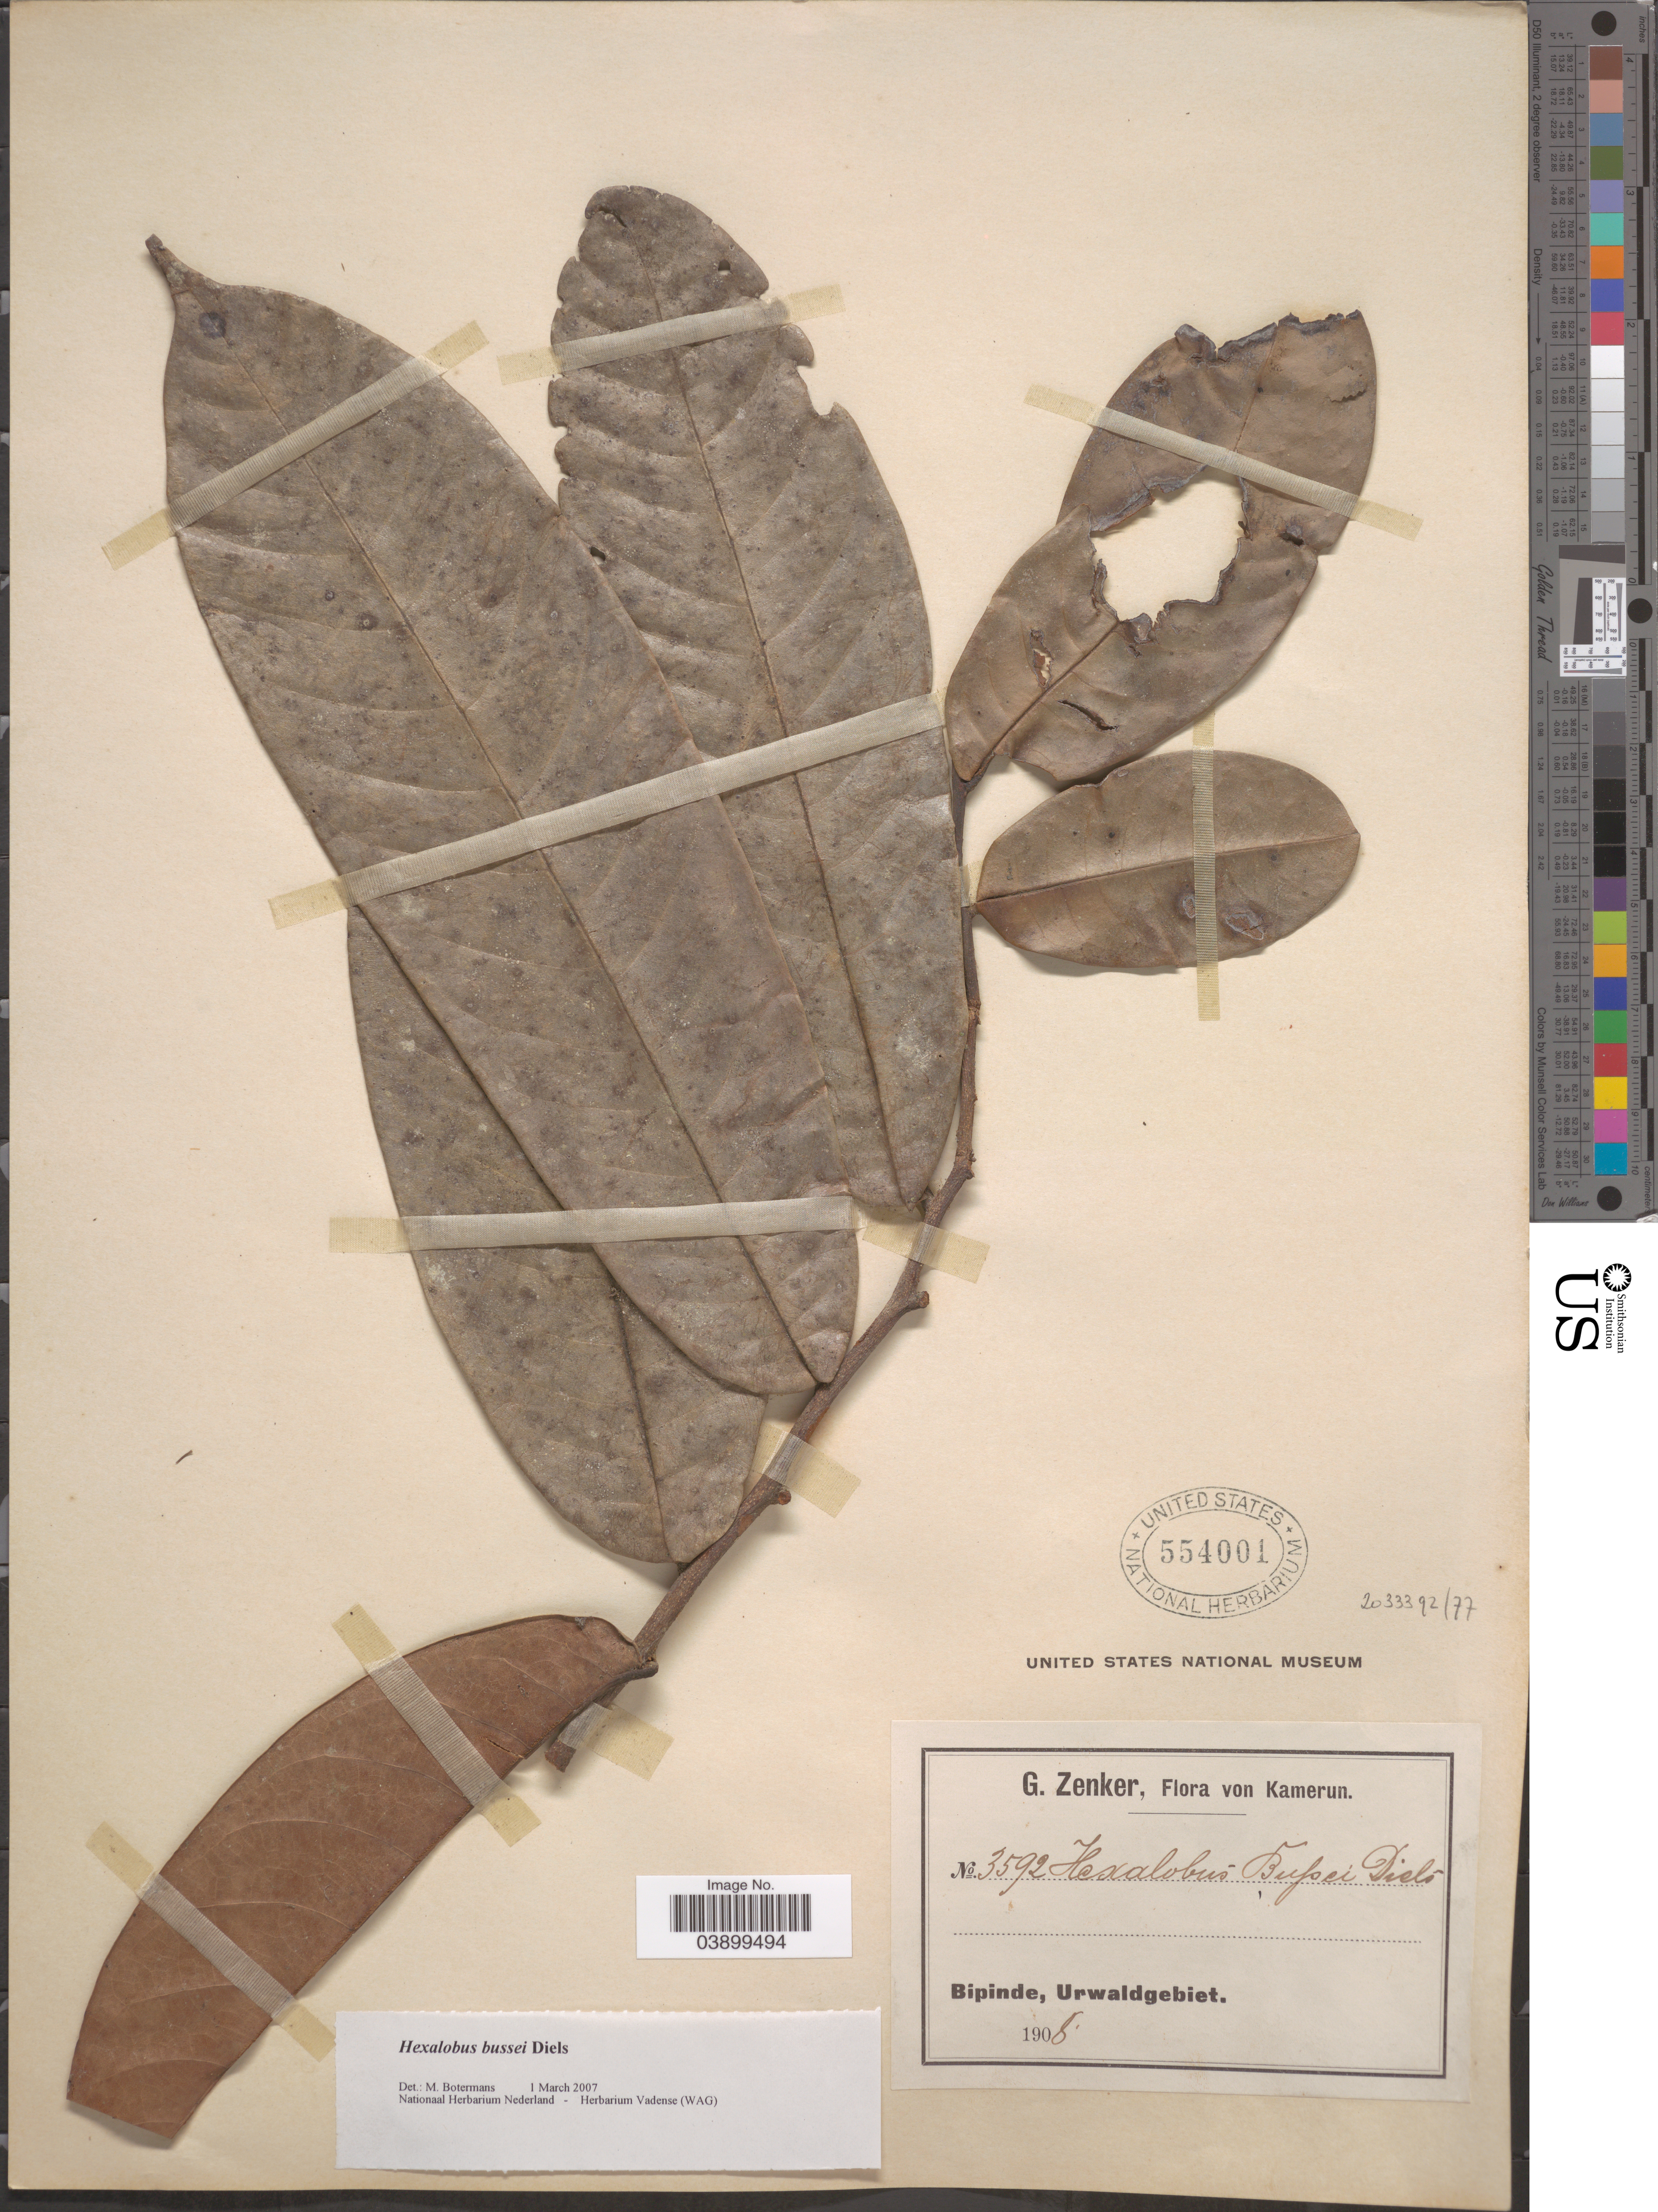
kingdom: Plantae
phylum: Tracheophyta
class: Magnoliopsida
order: Magnoliales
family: Annonaceae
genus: Hexalobus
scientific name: Hexalobus bussei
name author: Diels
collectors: G. A. Zenker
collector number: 3592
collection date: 1908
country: Cameroon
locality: Bipinde, Urwaldgebiet.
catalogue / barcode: US 554001